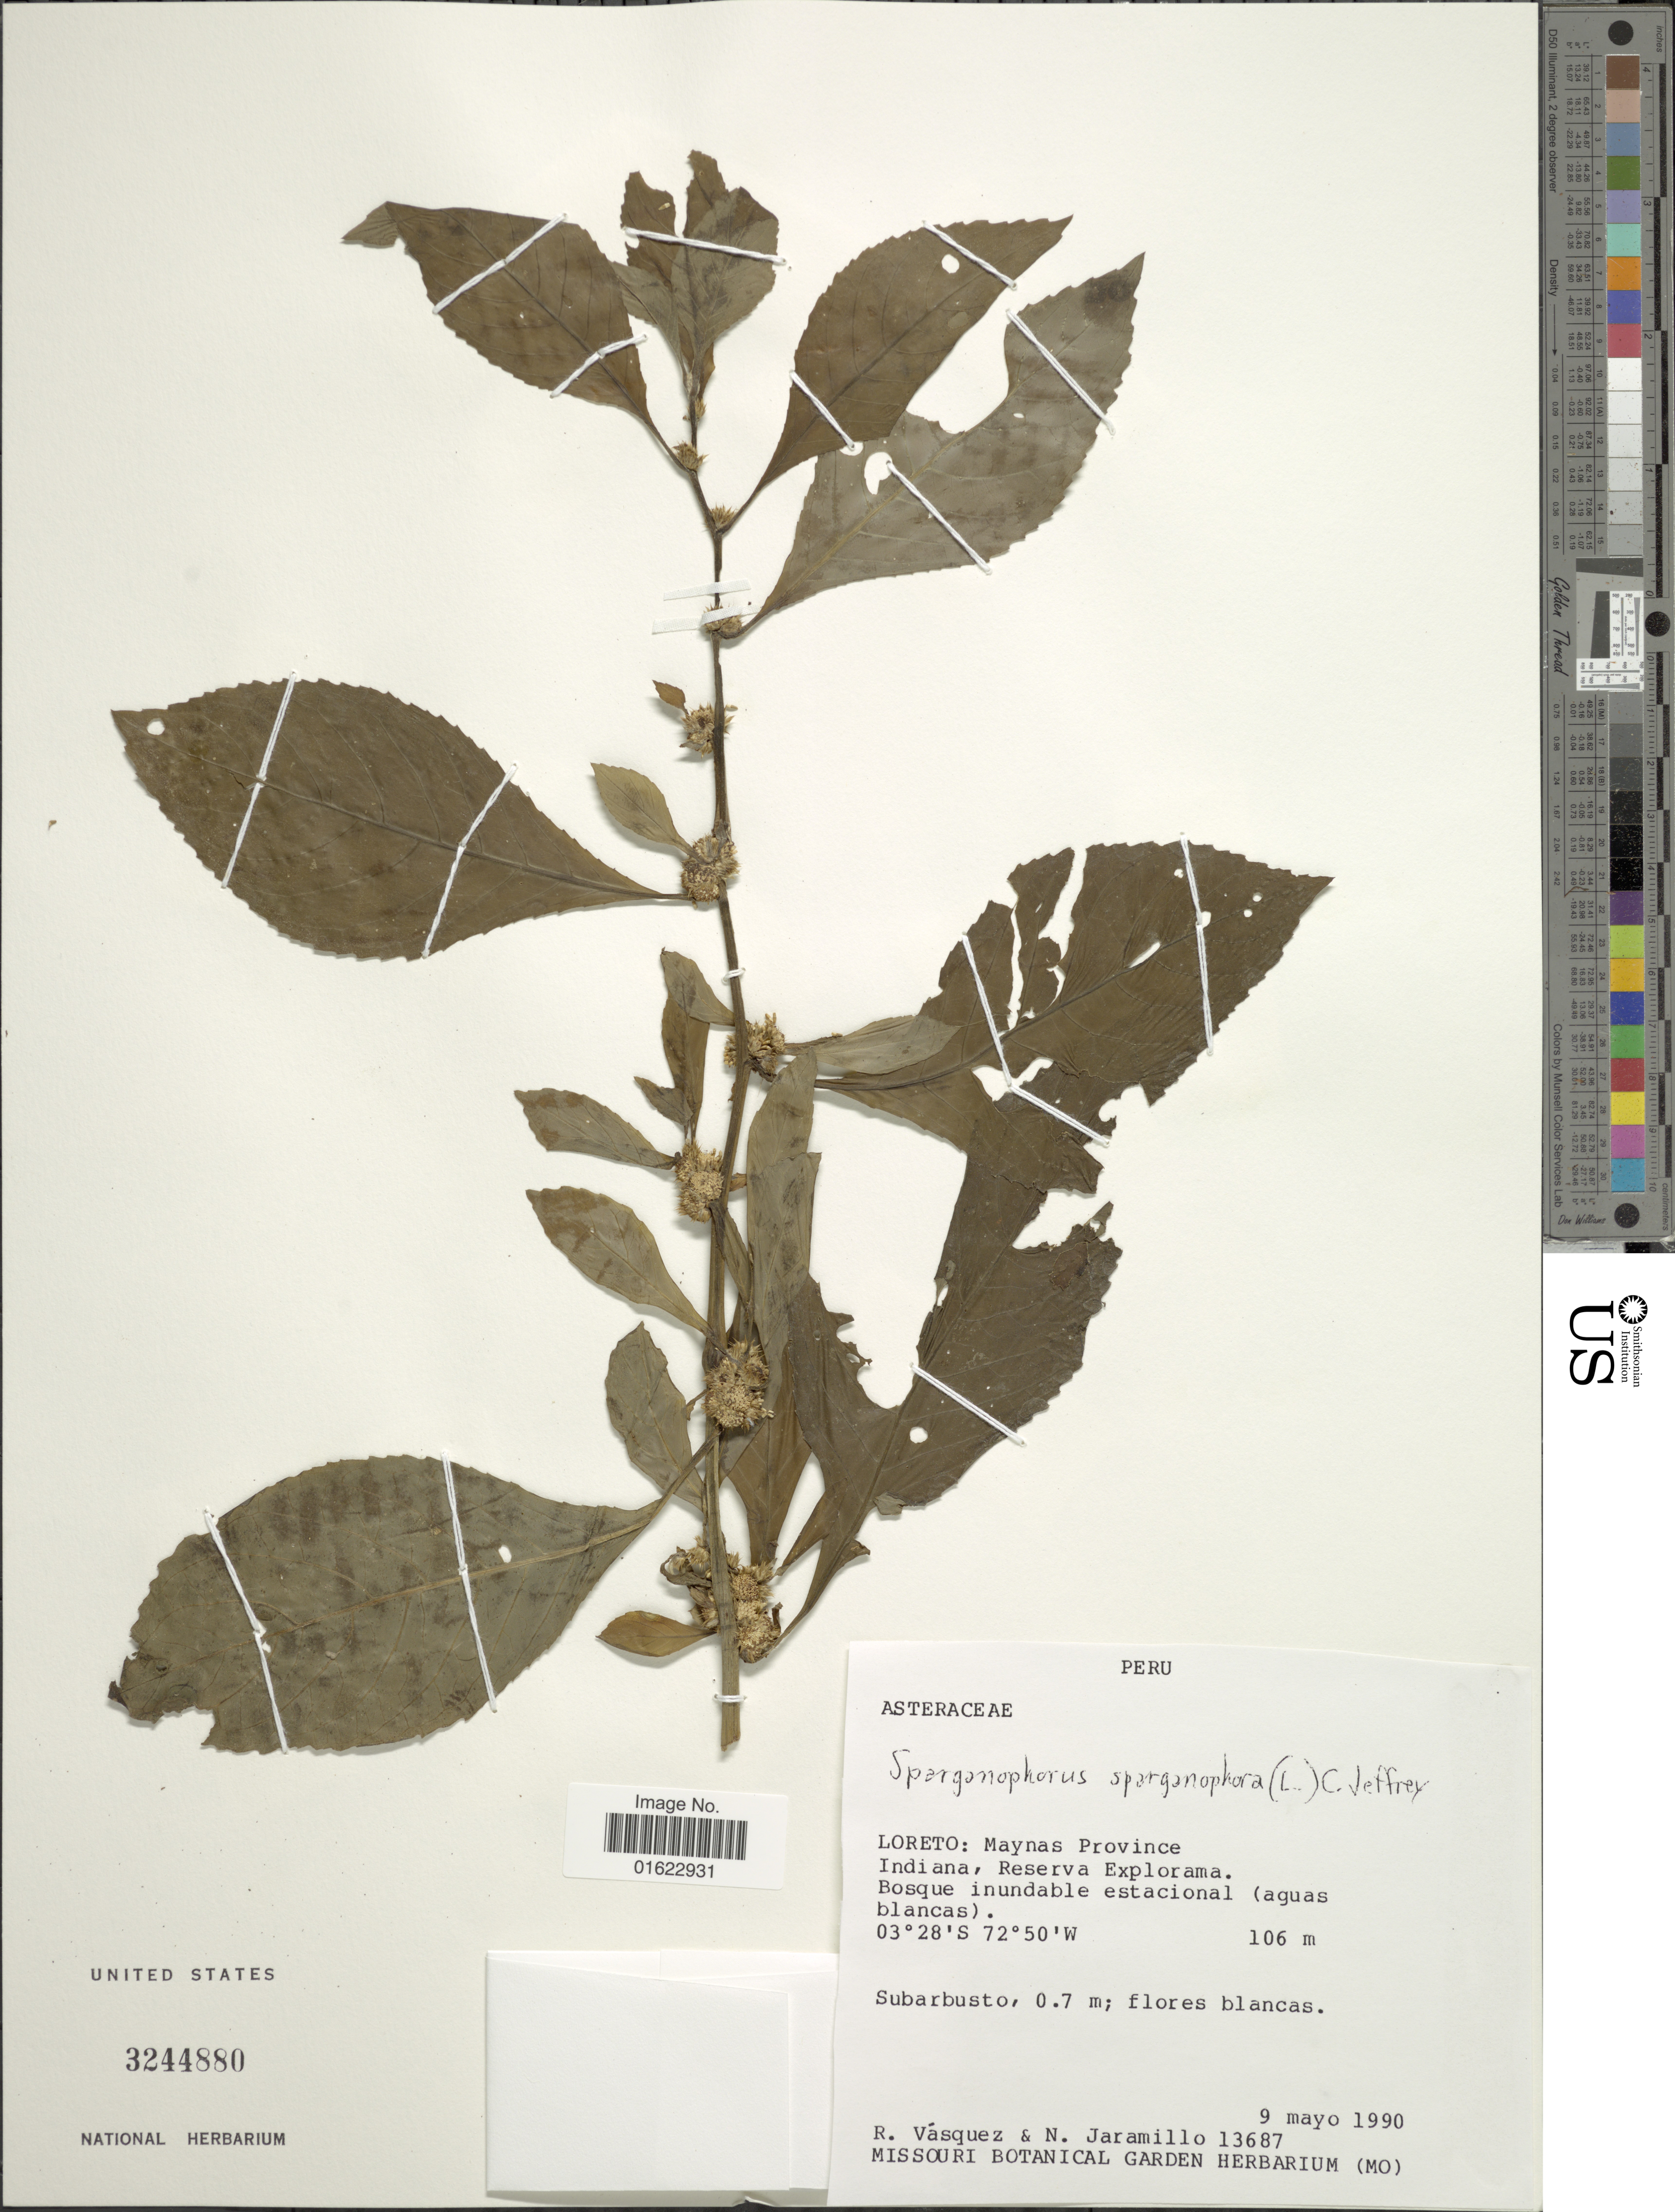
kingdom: Plantae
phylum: Tracheophyta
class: Magnoliopsida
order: Asterales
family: Asteraceae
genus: Struchium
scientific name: Struchium sparganophorum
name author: (L.) Kuntze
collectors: R. Vásquez & N. Jaramillo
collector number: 13687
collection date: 1990-05-09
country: Peru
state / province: Loreto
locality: LOoreto: Maynas Province, Indiana, Reserva Explorama.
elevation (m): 106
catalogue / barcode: US 3244880